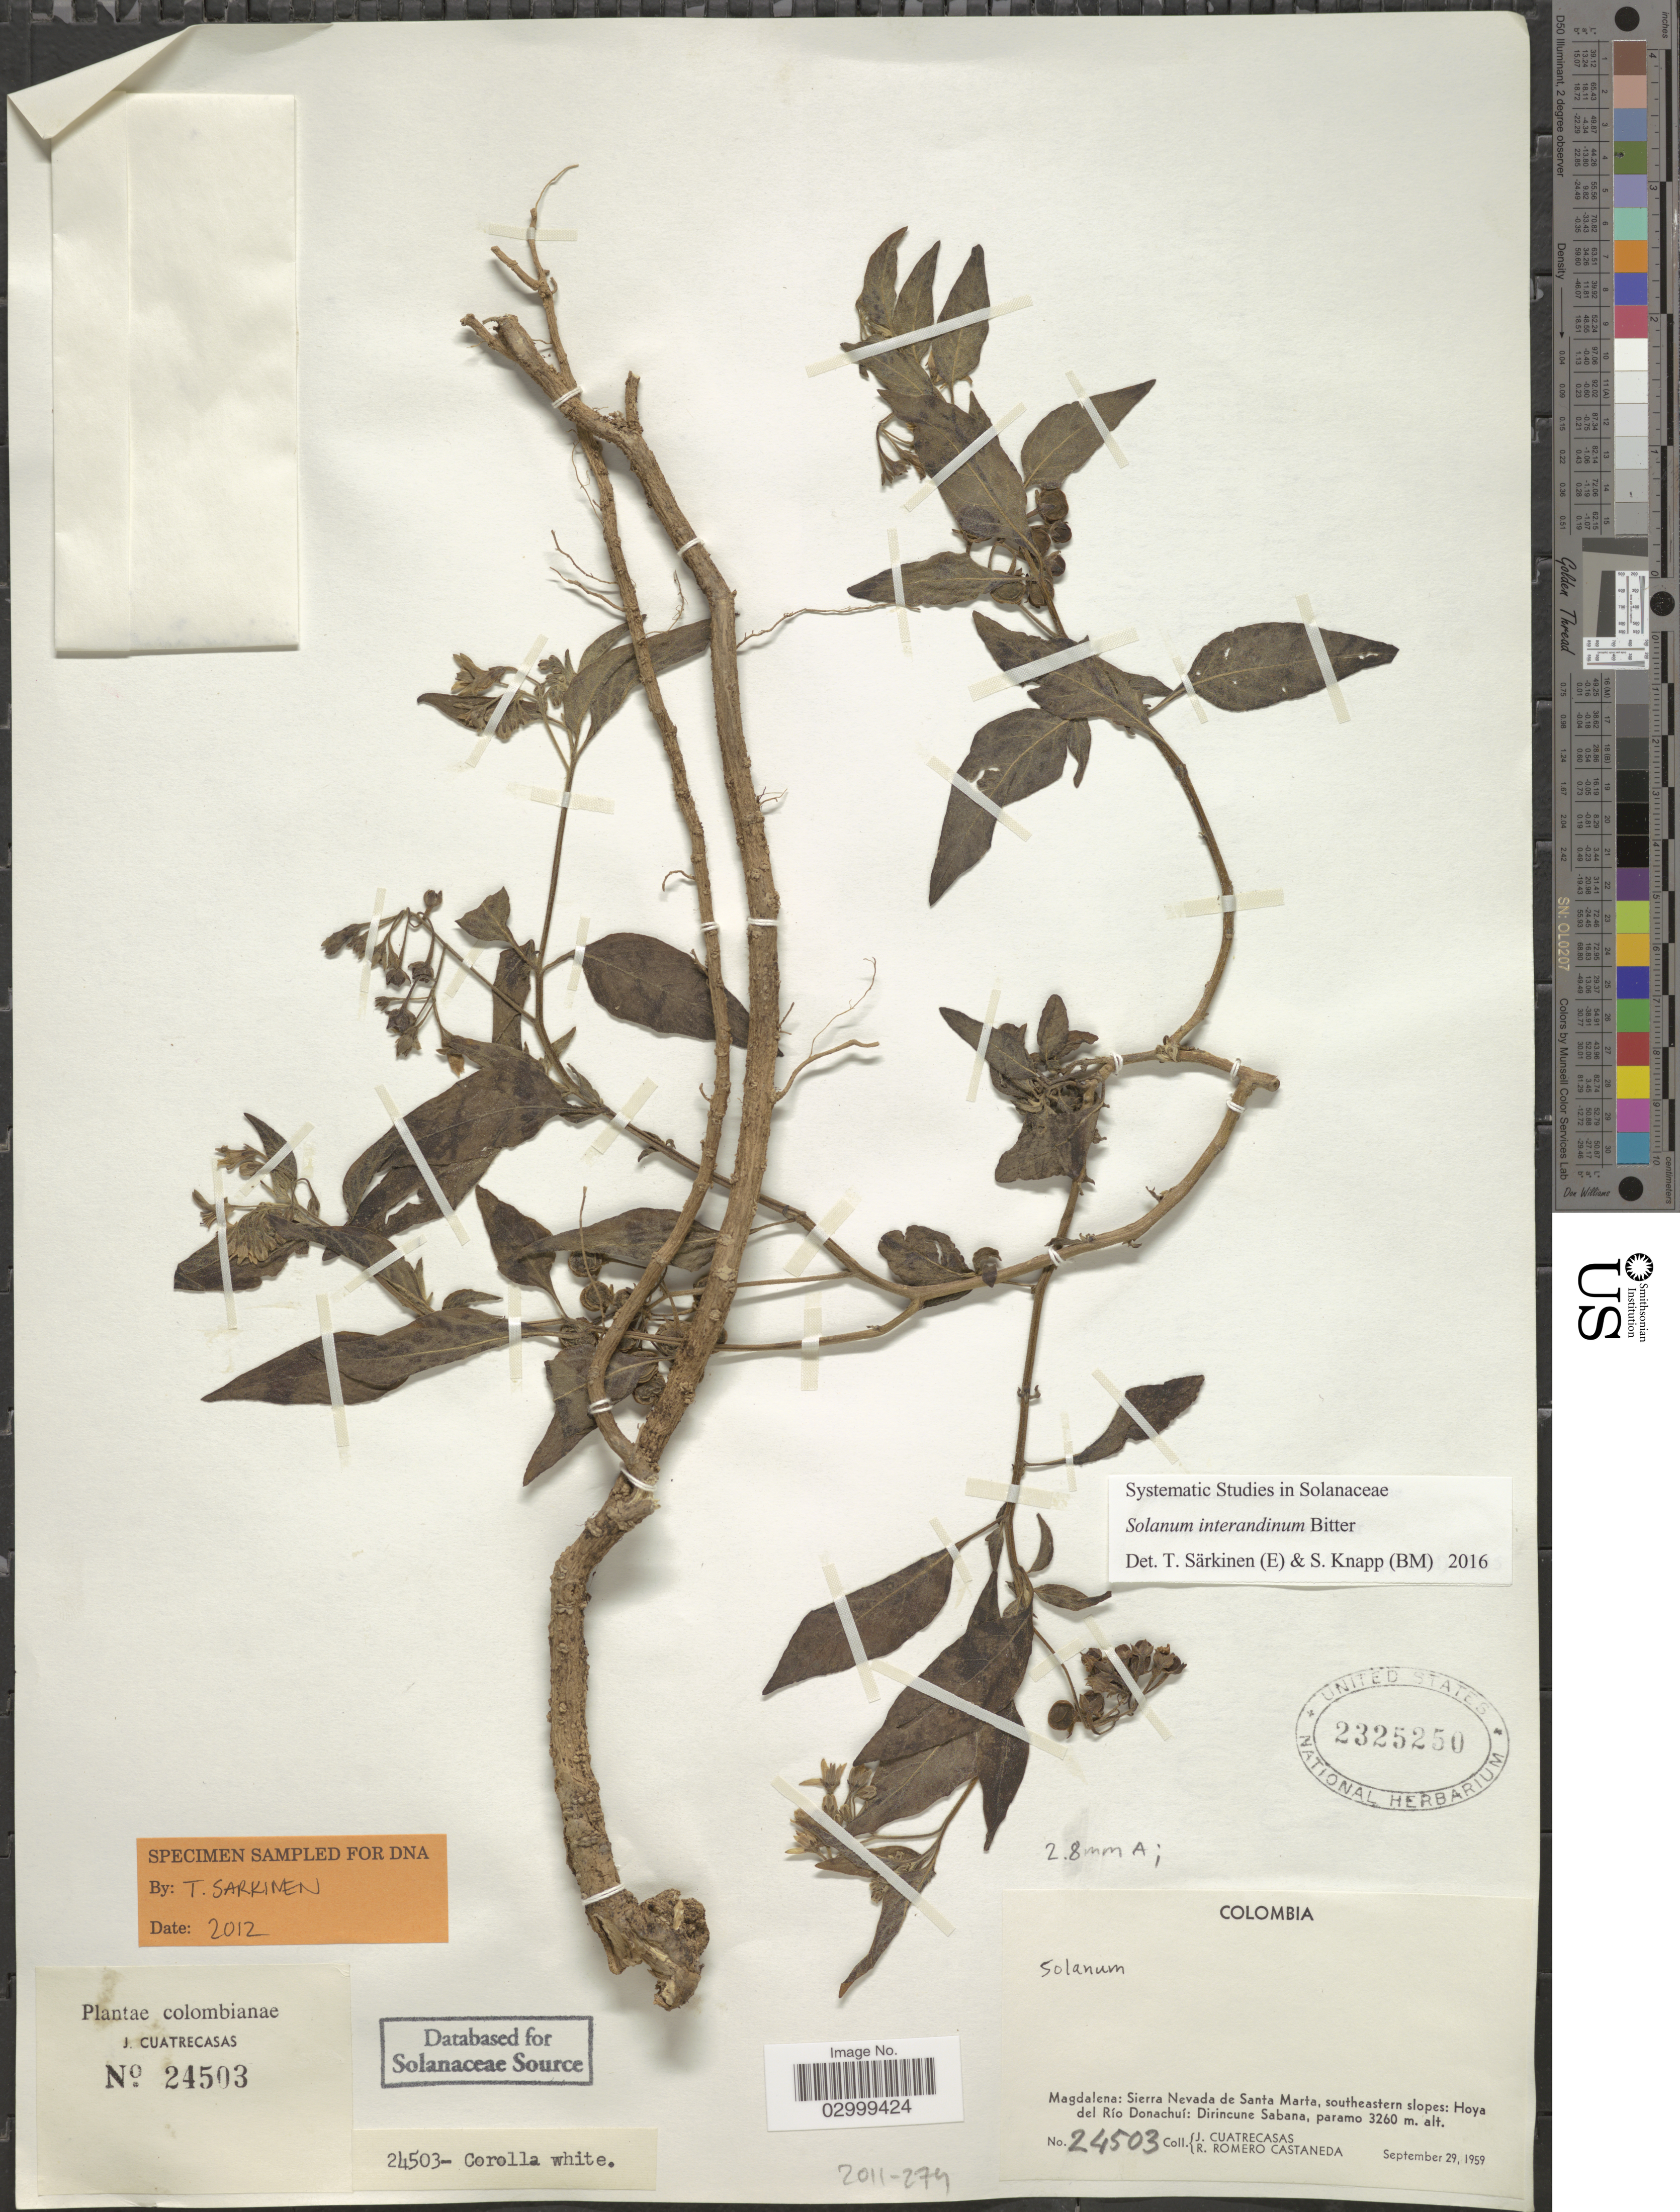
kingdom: Plantae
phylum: Tracheophyta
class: Magnoliopsida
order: Solanales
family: Solanaceae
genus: Solanum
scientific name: Solanum interandinum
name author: Bitter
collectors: J. Cuatrecasas & R. Romero Castañeda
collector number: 24503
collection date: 1959-09-29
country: Colombia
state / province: Magdalena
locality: Sierra Nevada de Santa Marta, southeastern slopes: Hoya del Río Donachuí: Dirincune Sabana.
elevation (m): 3260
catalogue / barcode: US 2325250